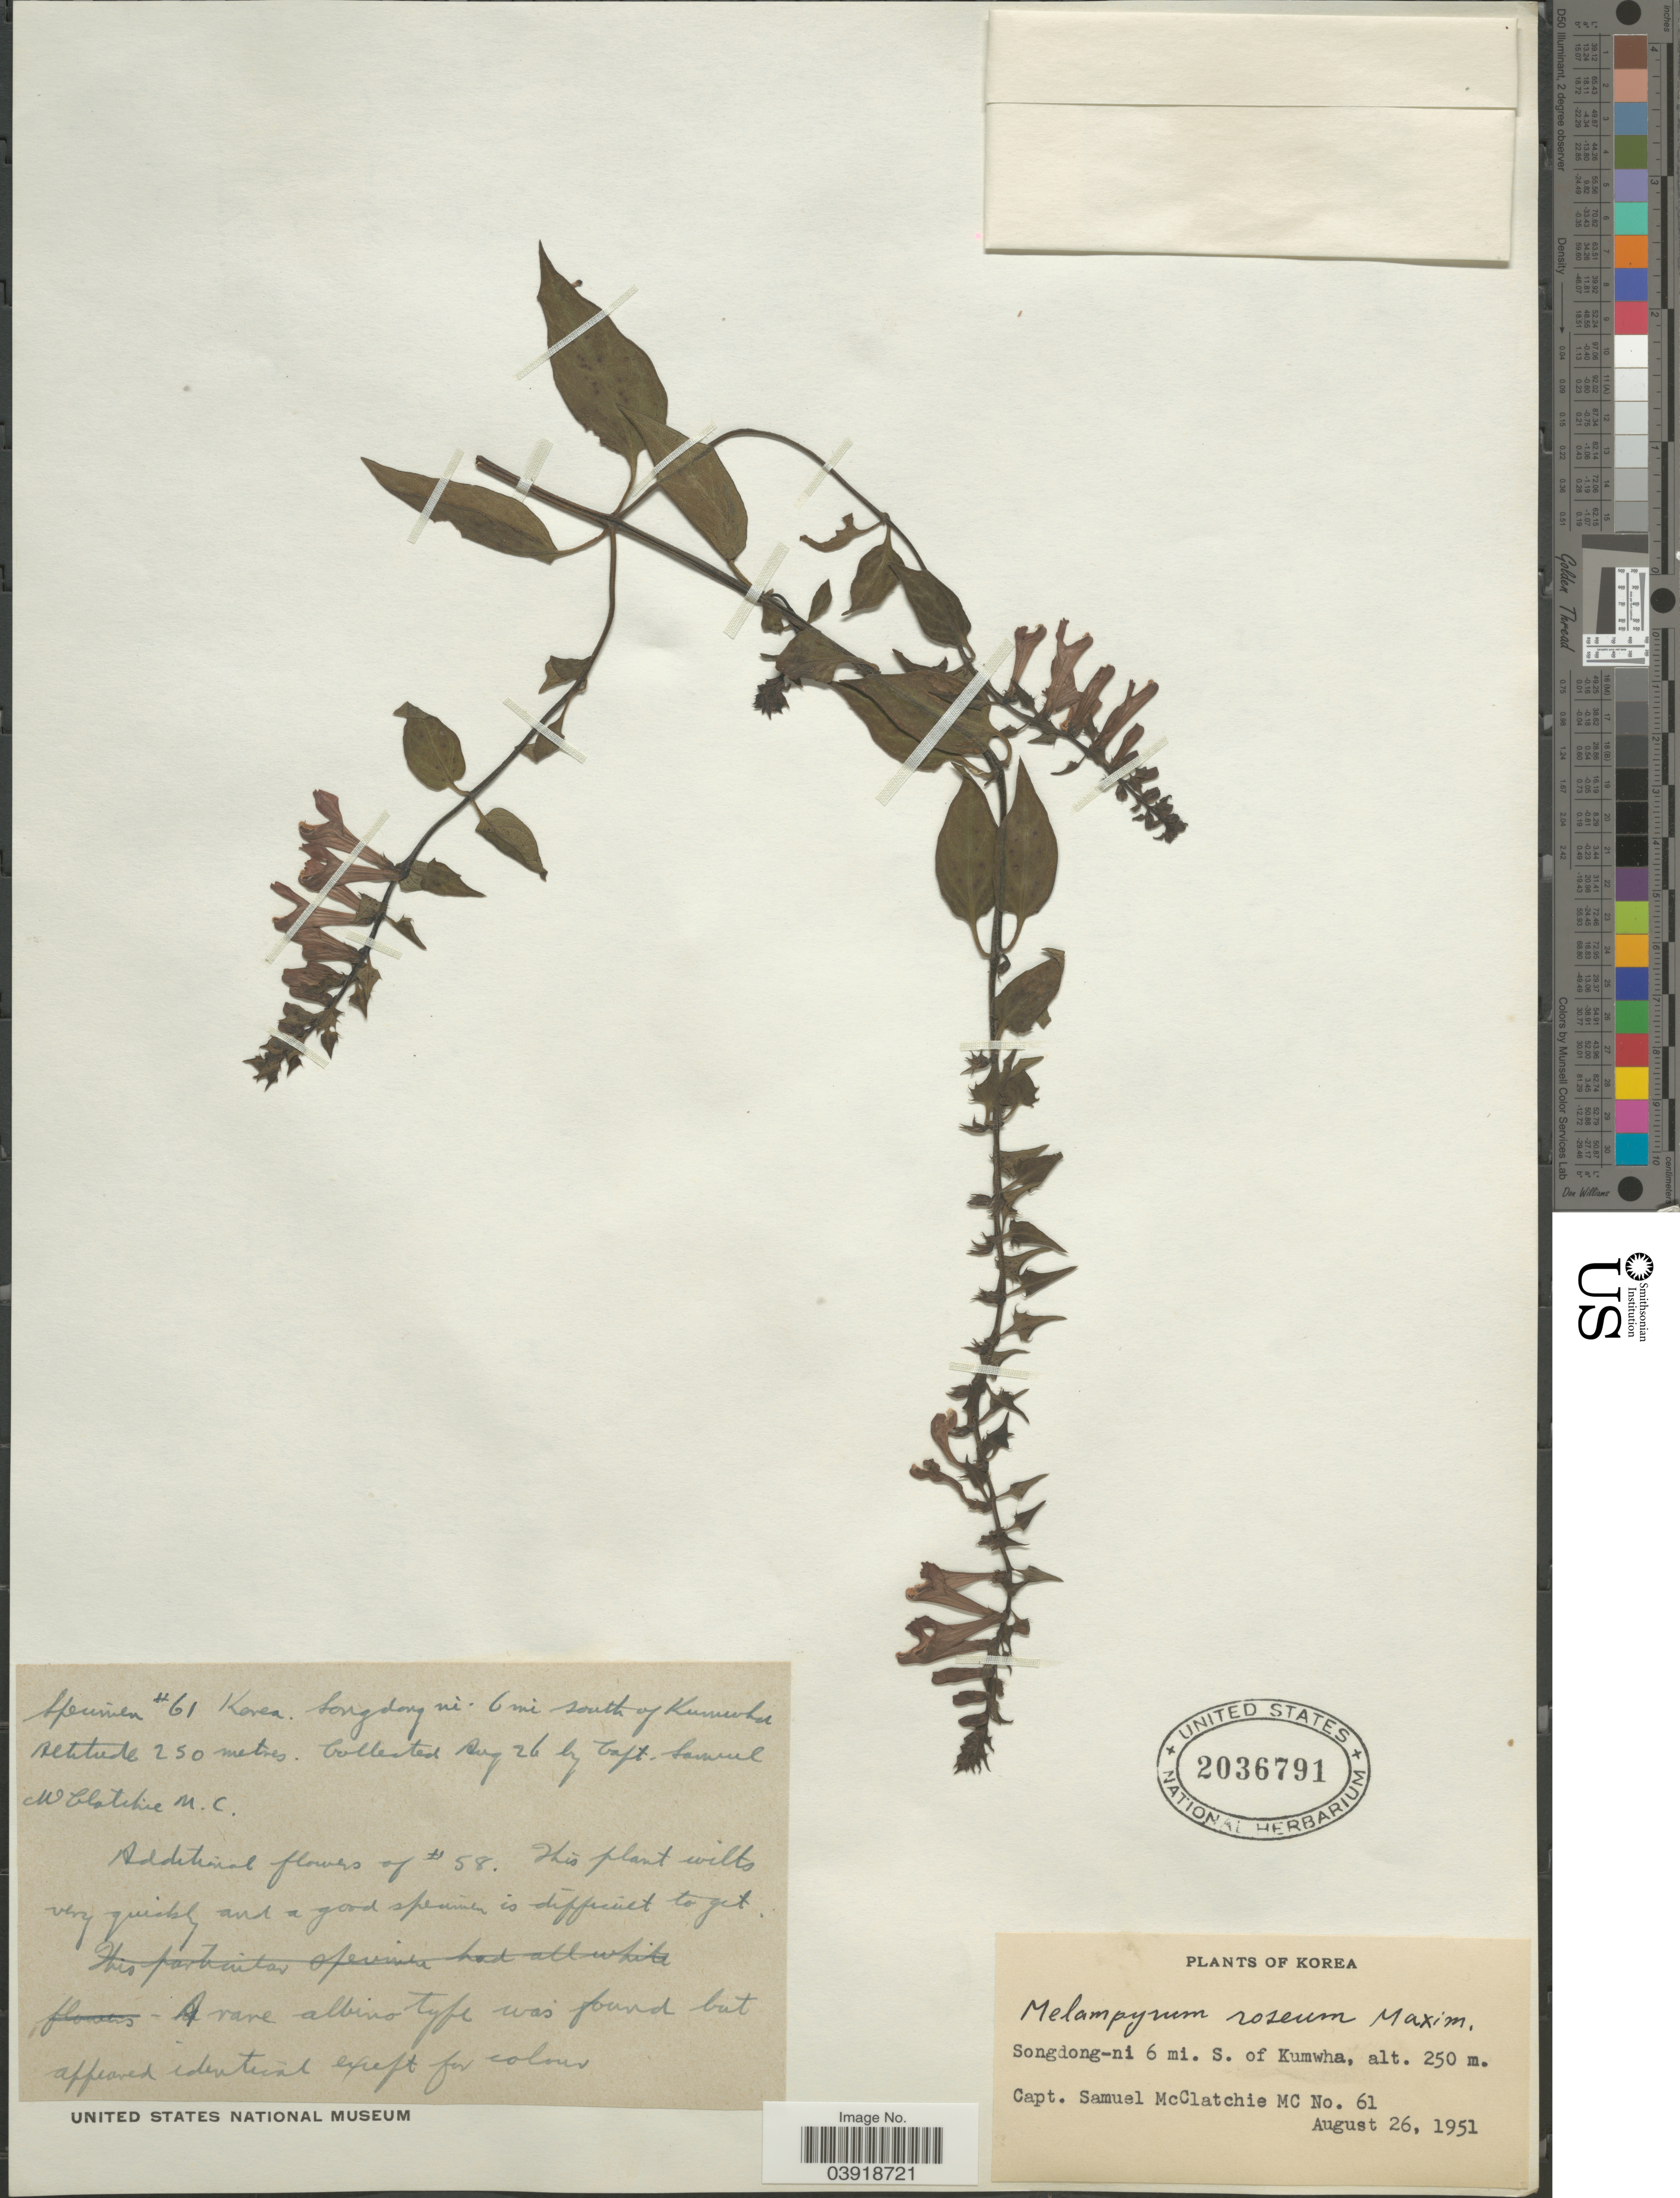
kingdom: Plantae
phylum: Tracheophyta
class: Magnoliopsida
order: Lamiales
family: Orobanchaceae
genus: Melampyrum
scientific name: Melampyrum roseum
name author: Maxim.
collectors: S. McClatchie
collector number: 61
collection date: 1951-08-26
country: South Korea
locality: Songdong-ni 6 mi. S. of Kumwha (Kyongsangbuk-Do).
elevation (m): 250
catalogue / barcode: US 2036791